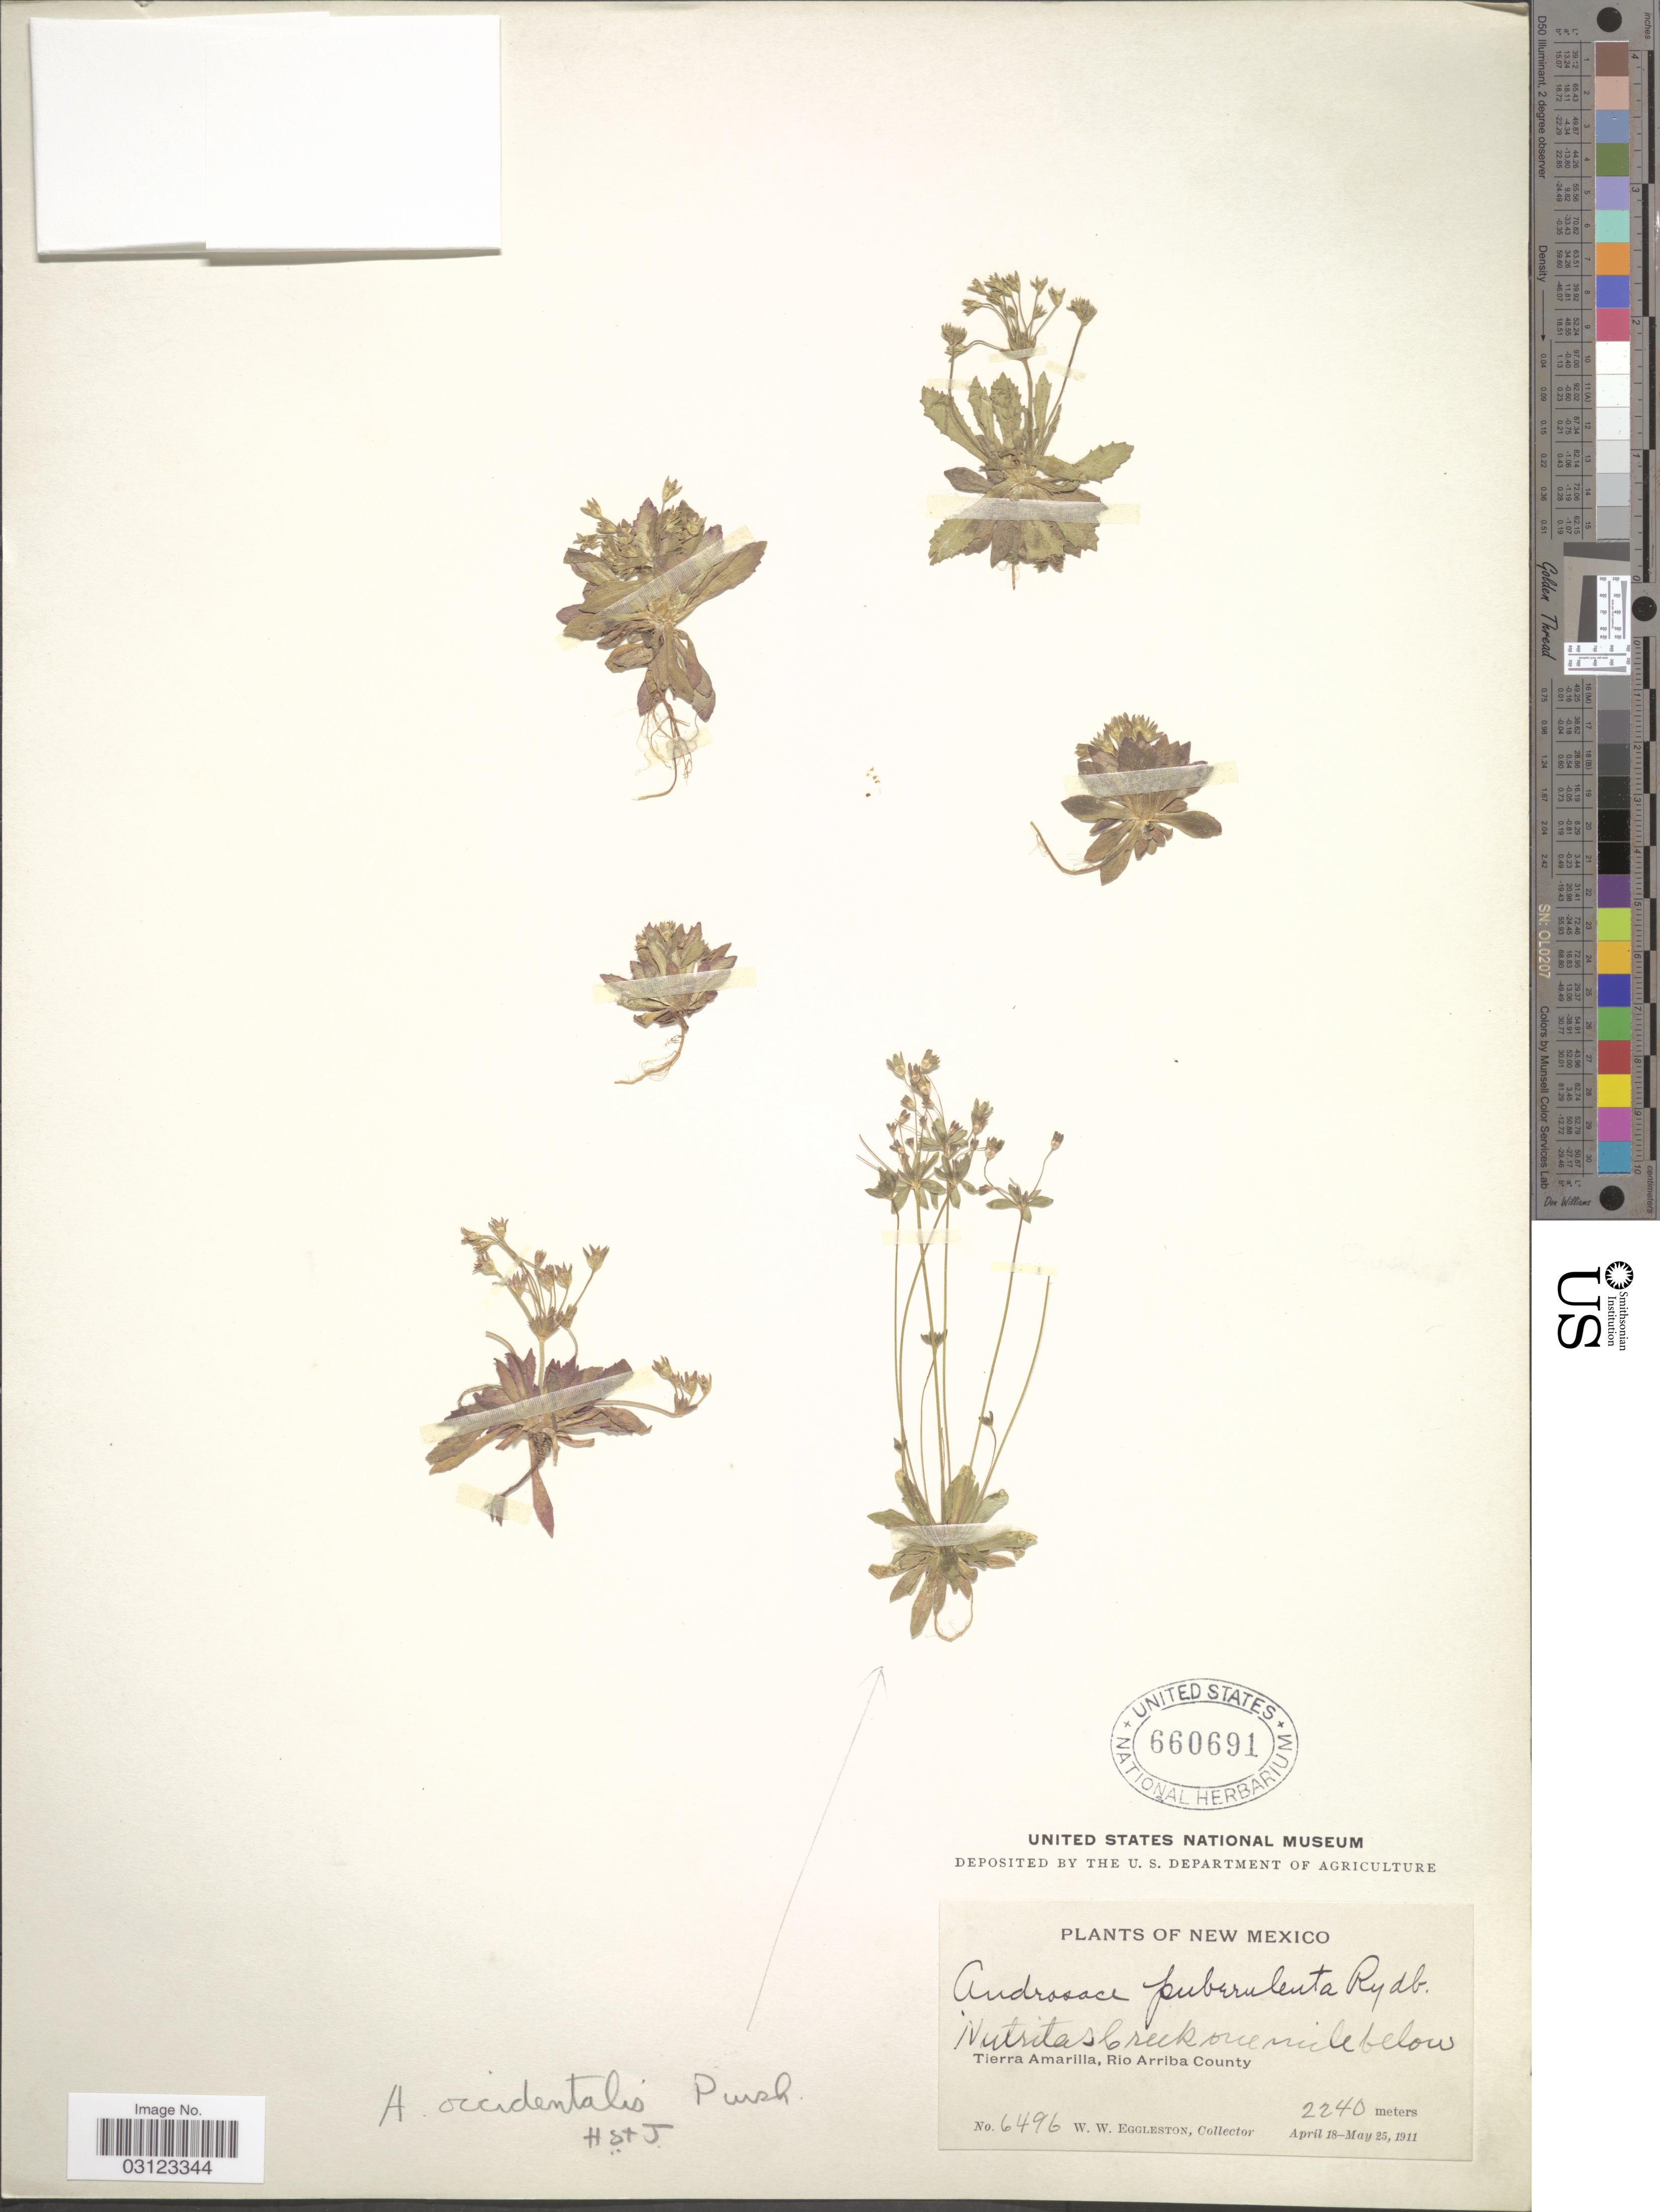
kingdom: Plantae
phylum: Tracheophyta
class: Magnoliopsida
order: Ericales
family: Primulaceae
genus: Androsace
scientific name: Androsace occidentalis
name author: (Pursh) Pursh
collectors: W. W. Eggleston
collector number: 6496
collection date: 1911-04-18/1911-05-25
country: United States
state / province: New Mexico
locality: Nutritas Creek one mile below Tierra Amarilla, Rio Arriba County.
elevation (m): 2240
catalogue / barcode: US 660691